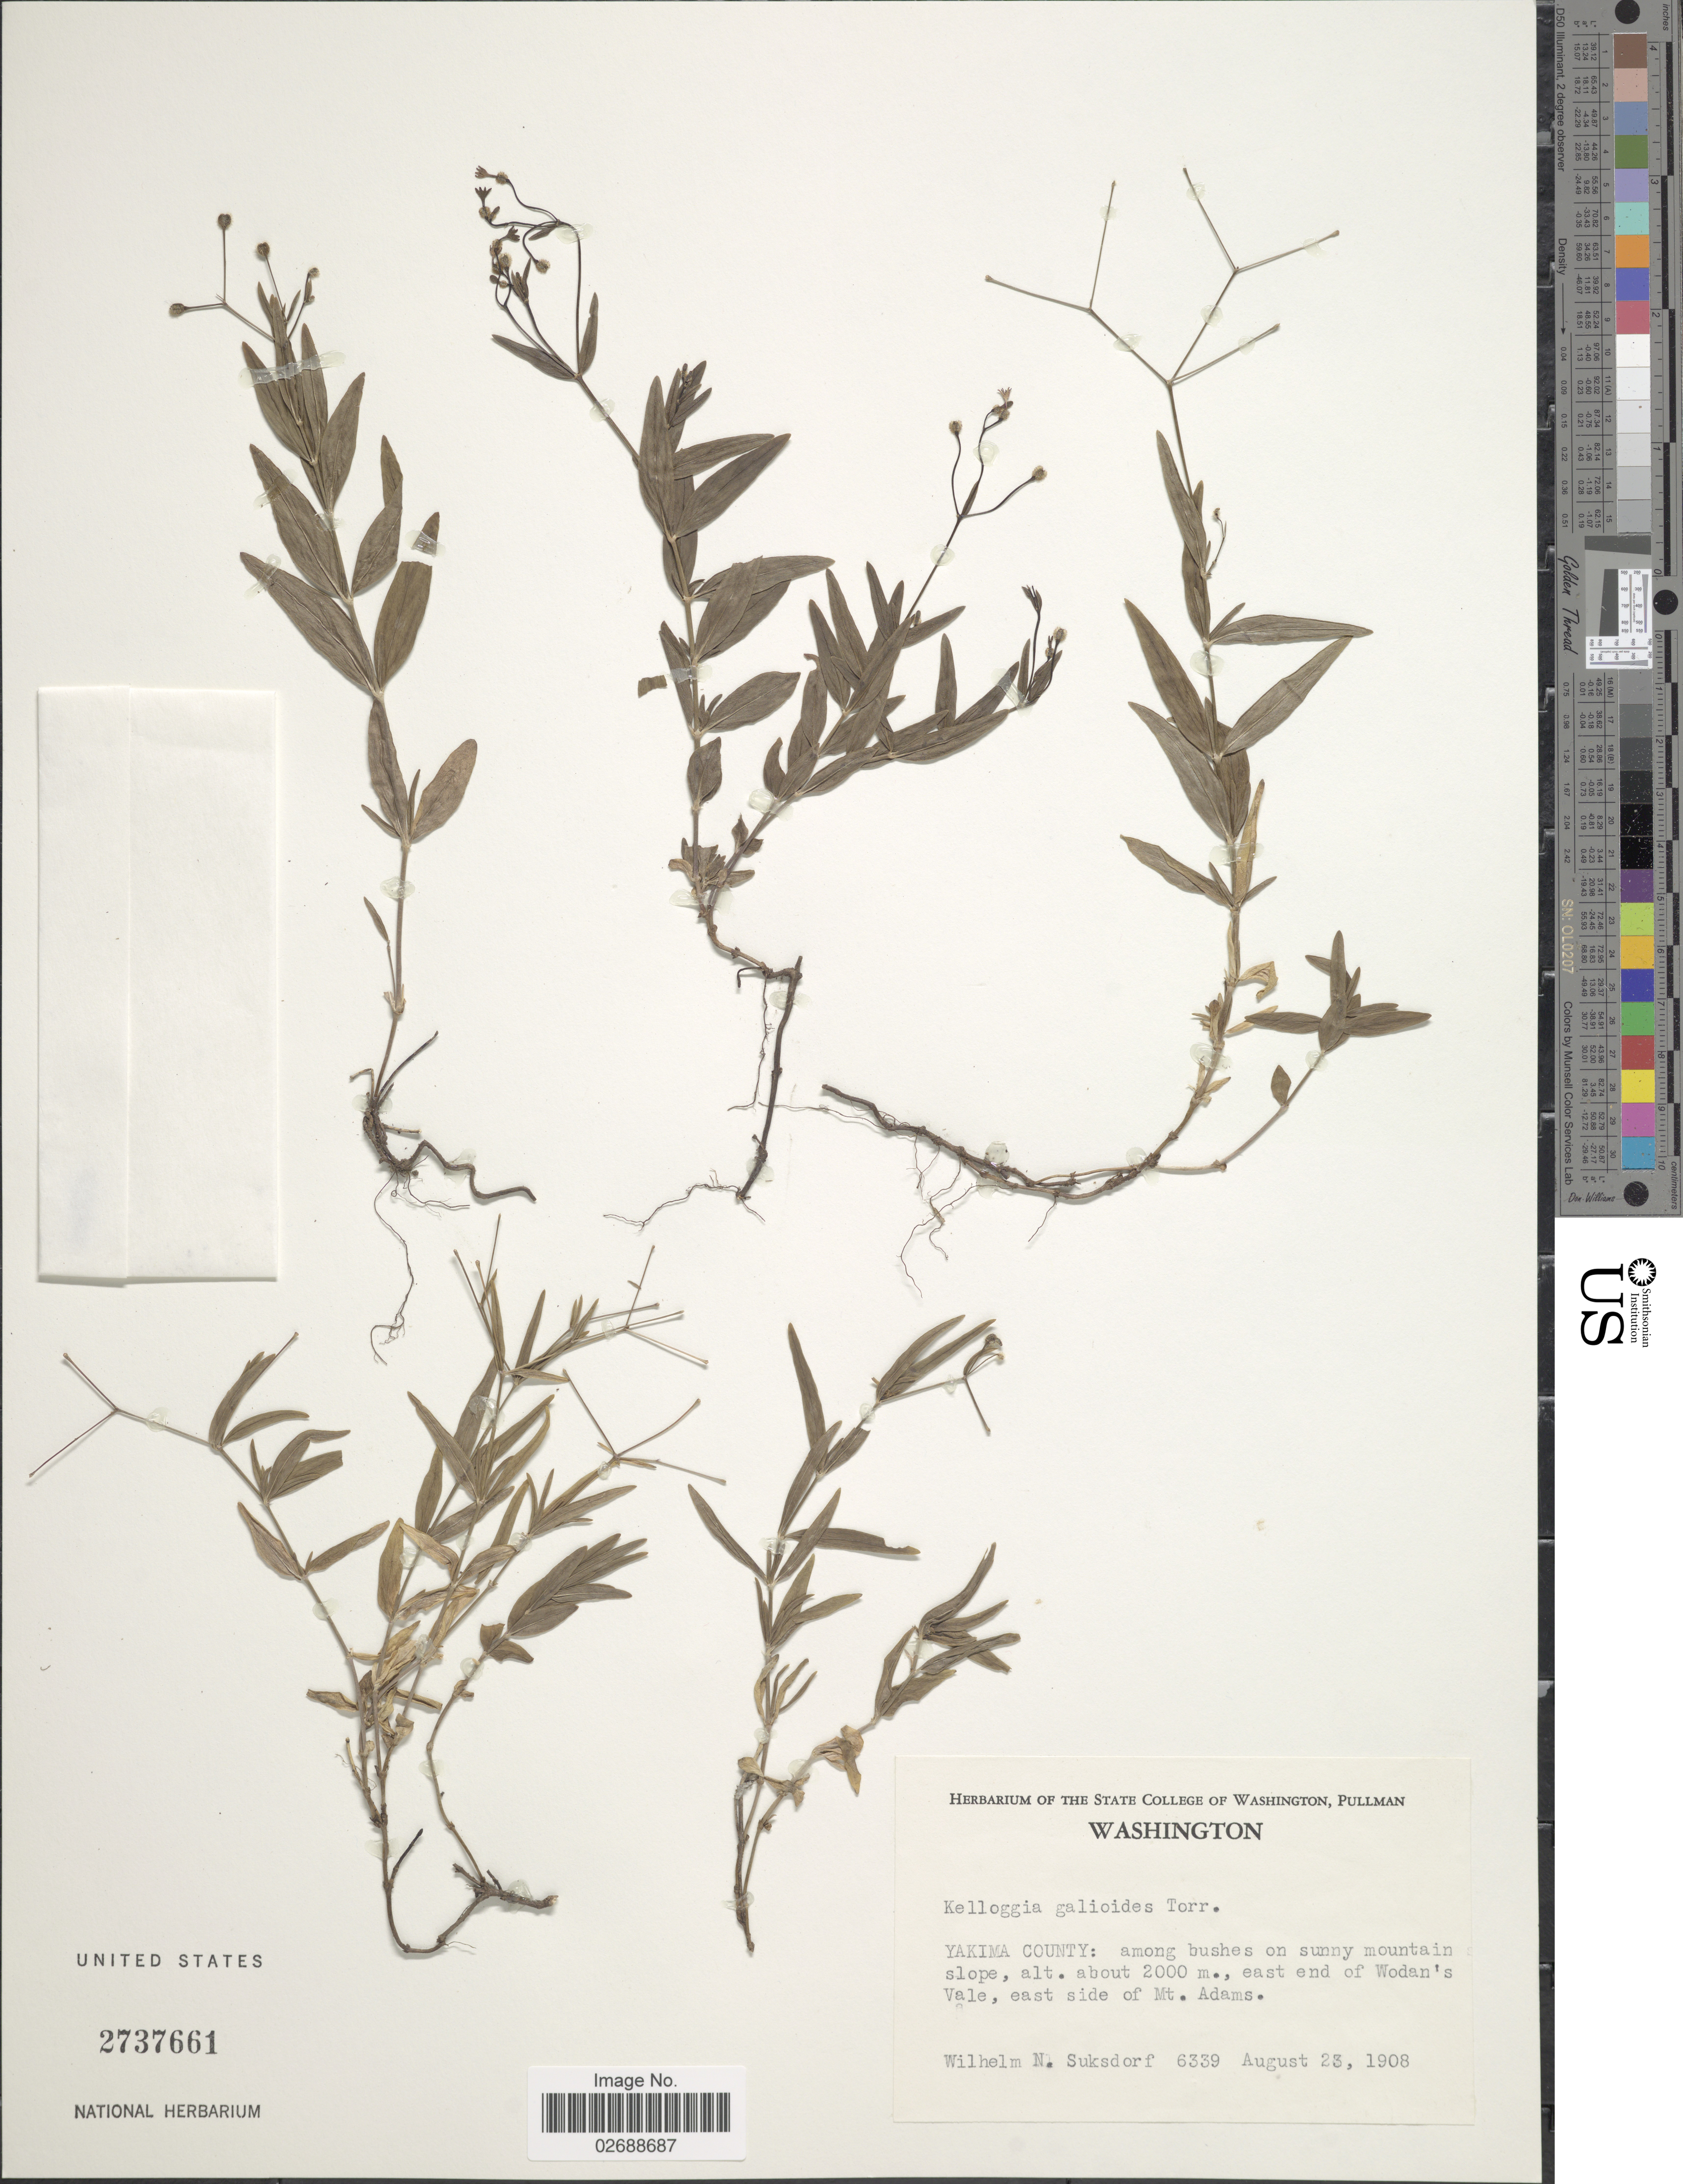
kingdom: Plantae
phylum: Tracheophyta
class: Magnoliopsida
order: Gentianales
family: Rubiaceae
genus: Kelloggia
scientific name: Kelloggia galioides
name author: Torr. in Wilkes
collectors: W. N. Suksdorf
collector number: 6339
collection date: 1908-08-23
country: United States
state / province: Washington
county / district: Yakima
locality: Yakima County, on sunny mountain slope. East end of Wodan's Vale, east side of Mt. Adams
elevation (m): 2000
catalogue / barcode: US 2737661